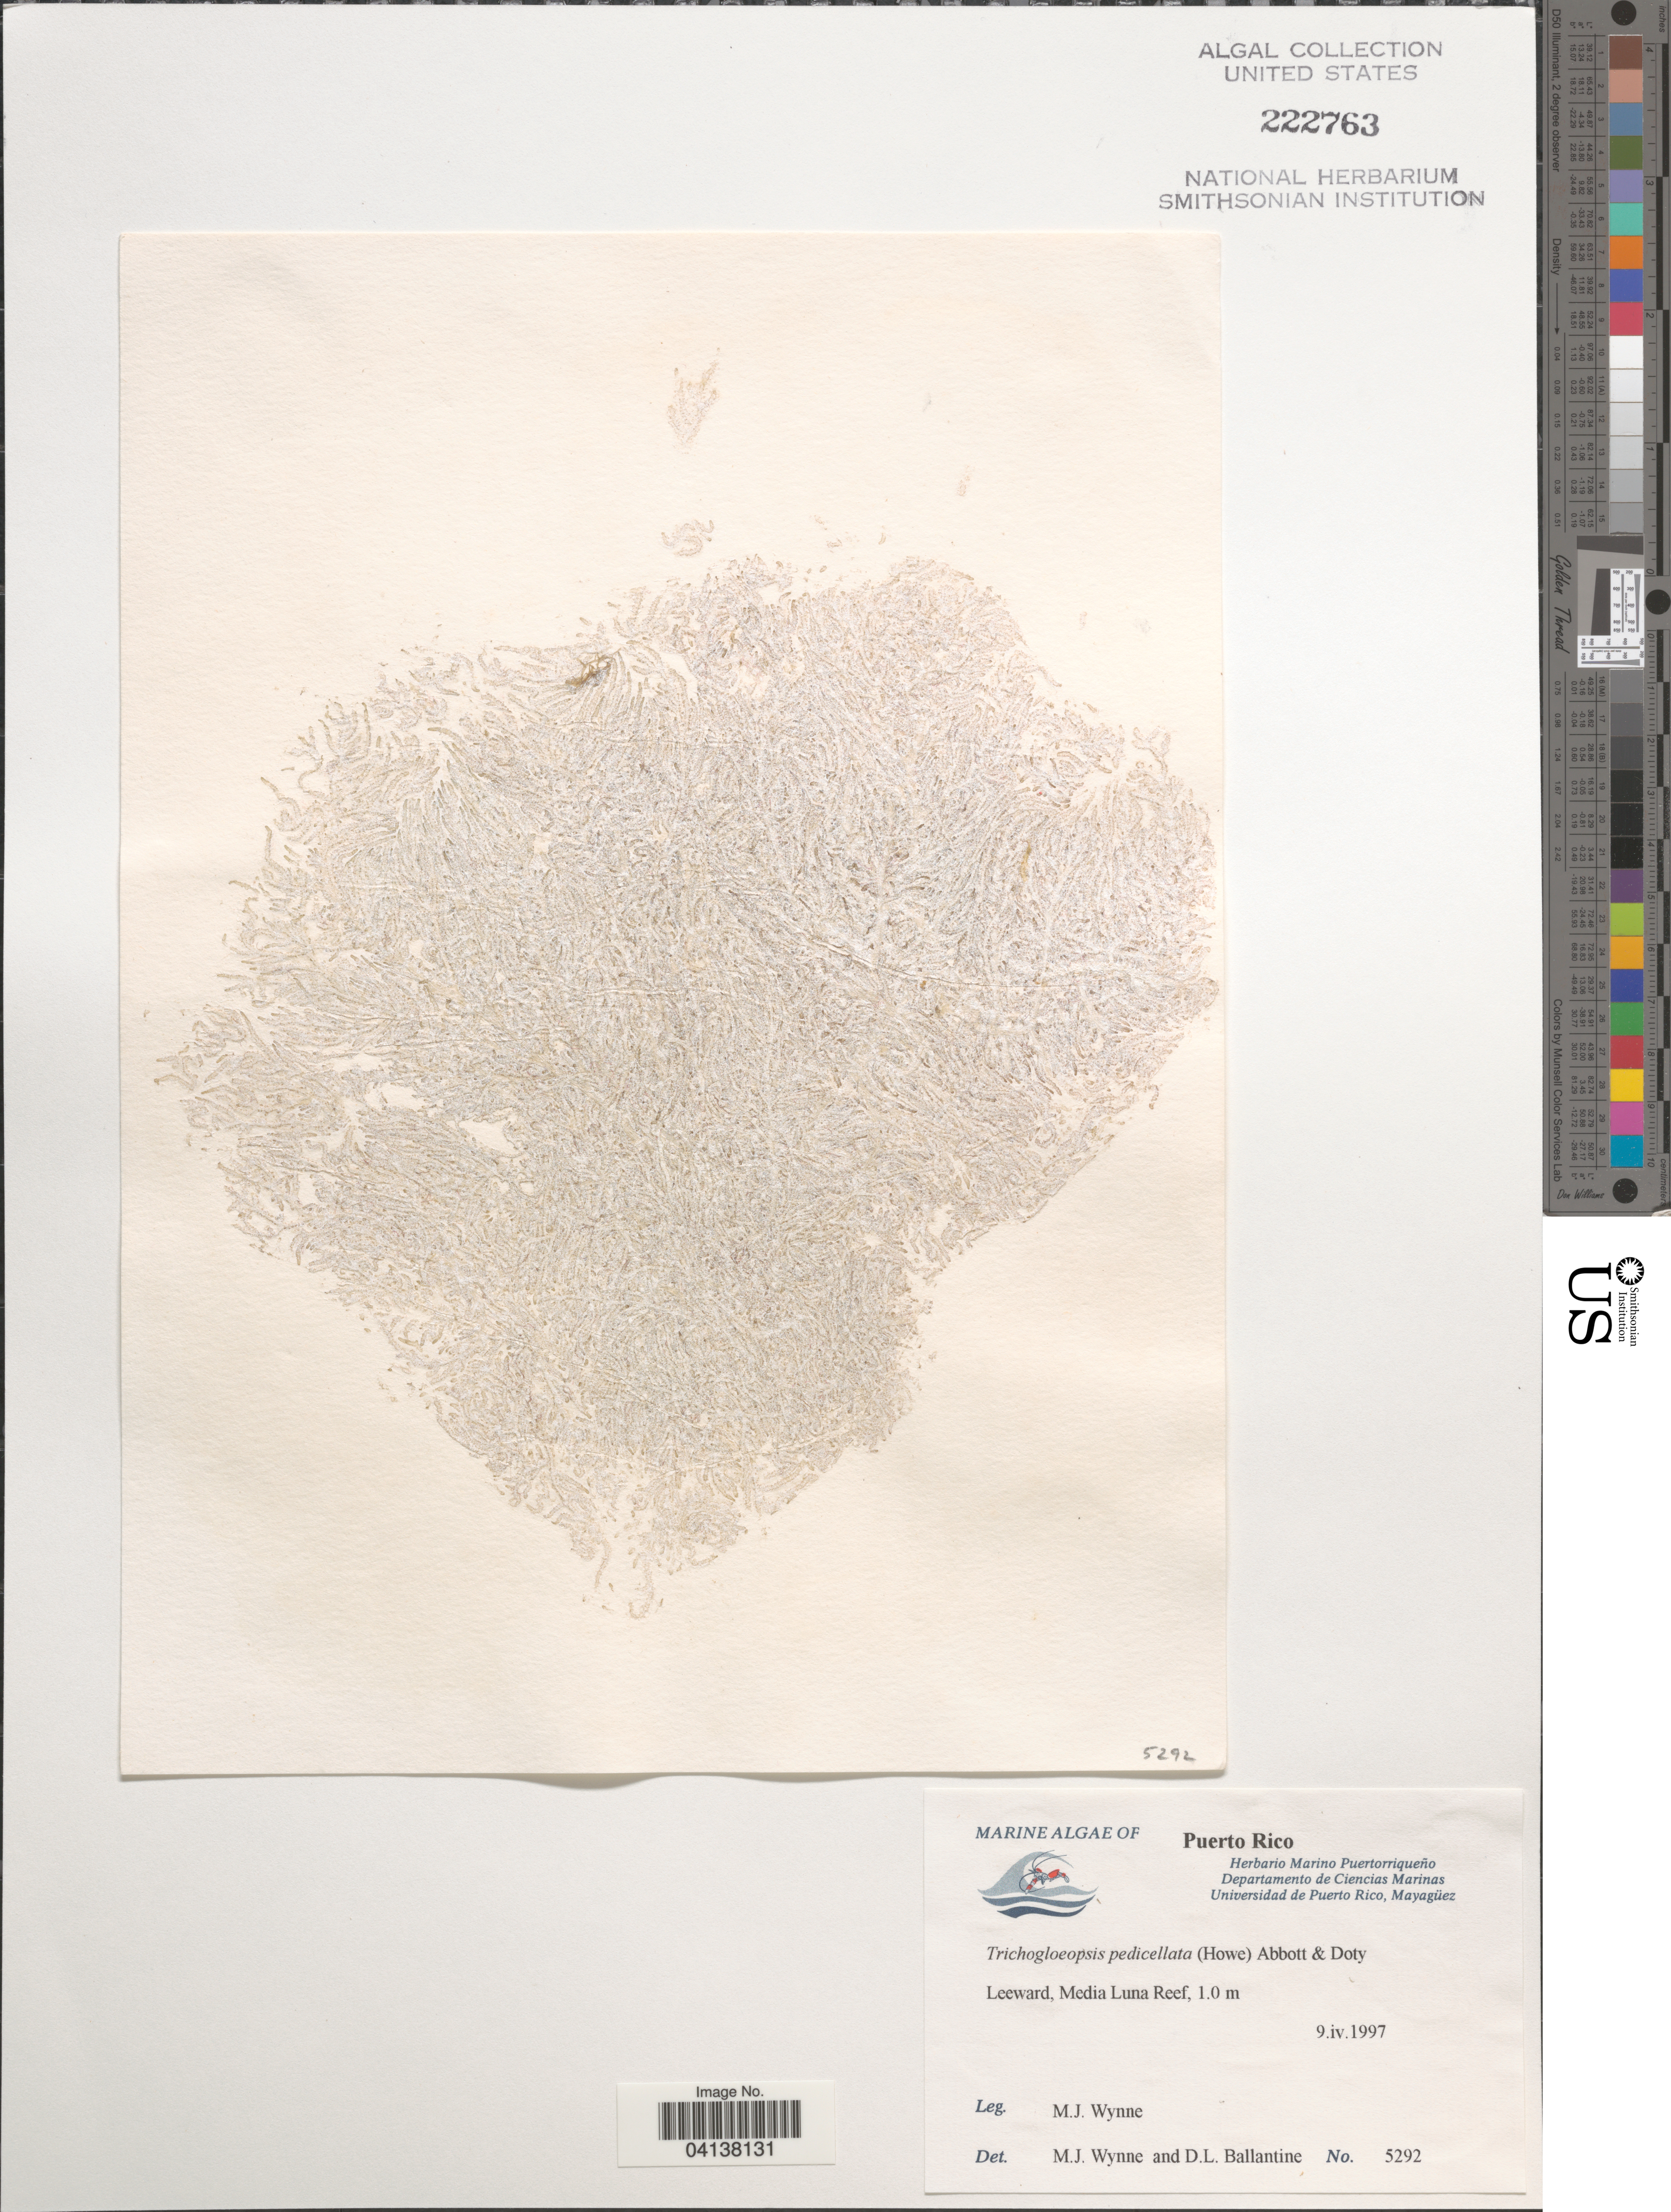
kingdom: Plantae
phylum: Rhodophyta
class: Florideophyceae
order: Nemaliales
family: Liagoraceae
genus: Trichogloeopsis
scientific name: Trichogloeopsis pedicellata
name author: (M. Howe in Britton & Millsp.) I.A. Abbott & Doty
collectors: M.J. Wynne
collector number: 5292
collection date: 1997-04-09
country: Puerto Rico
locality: Leeward, Media Luna Reef.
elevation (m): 1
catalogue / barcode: US 222763